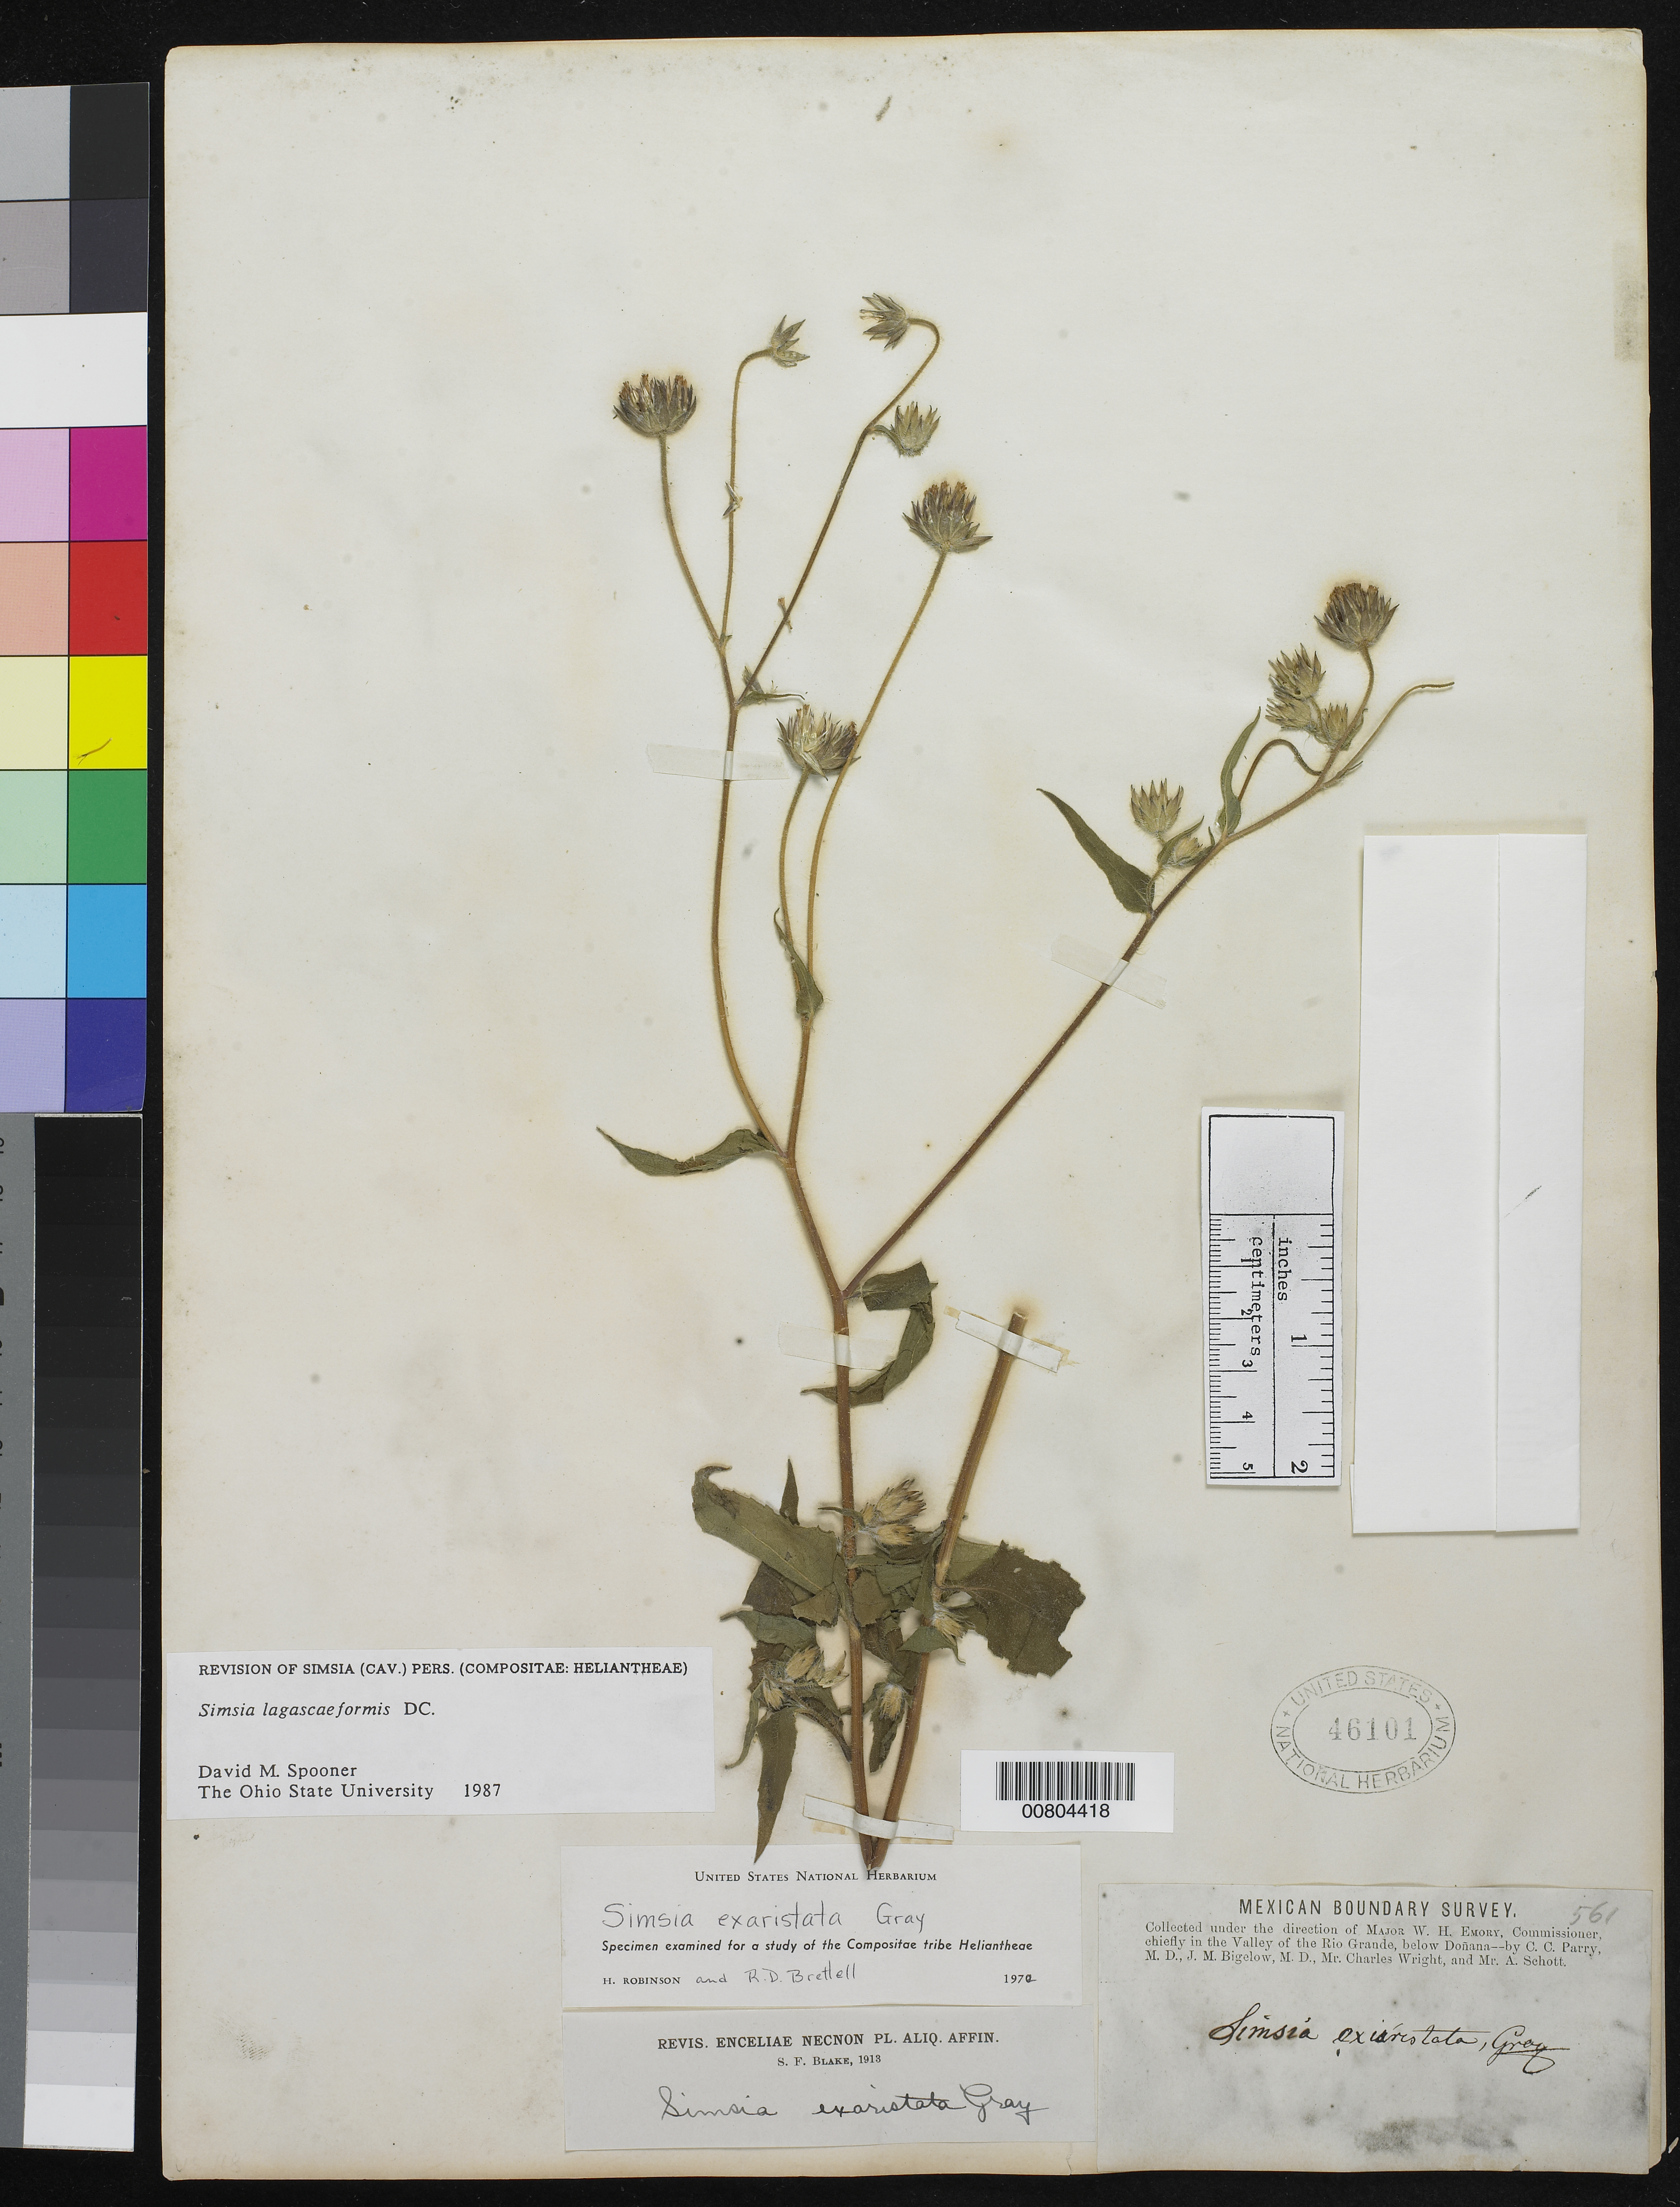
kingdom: Plantae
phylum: Tracheophyta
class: Magnoliopsida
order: Asterales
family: Asteraceae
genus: Simsia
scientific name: Simsia lagasceiformis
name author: DC.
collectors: C. C. Parry, J. M. Bigelow, C. Wright & A. C. V. Schott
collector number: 561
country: United States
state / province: New Mexico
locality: Valley of the Rio Grande, below Doñana, New Mexico.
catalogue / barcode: US 46101